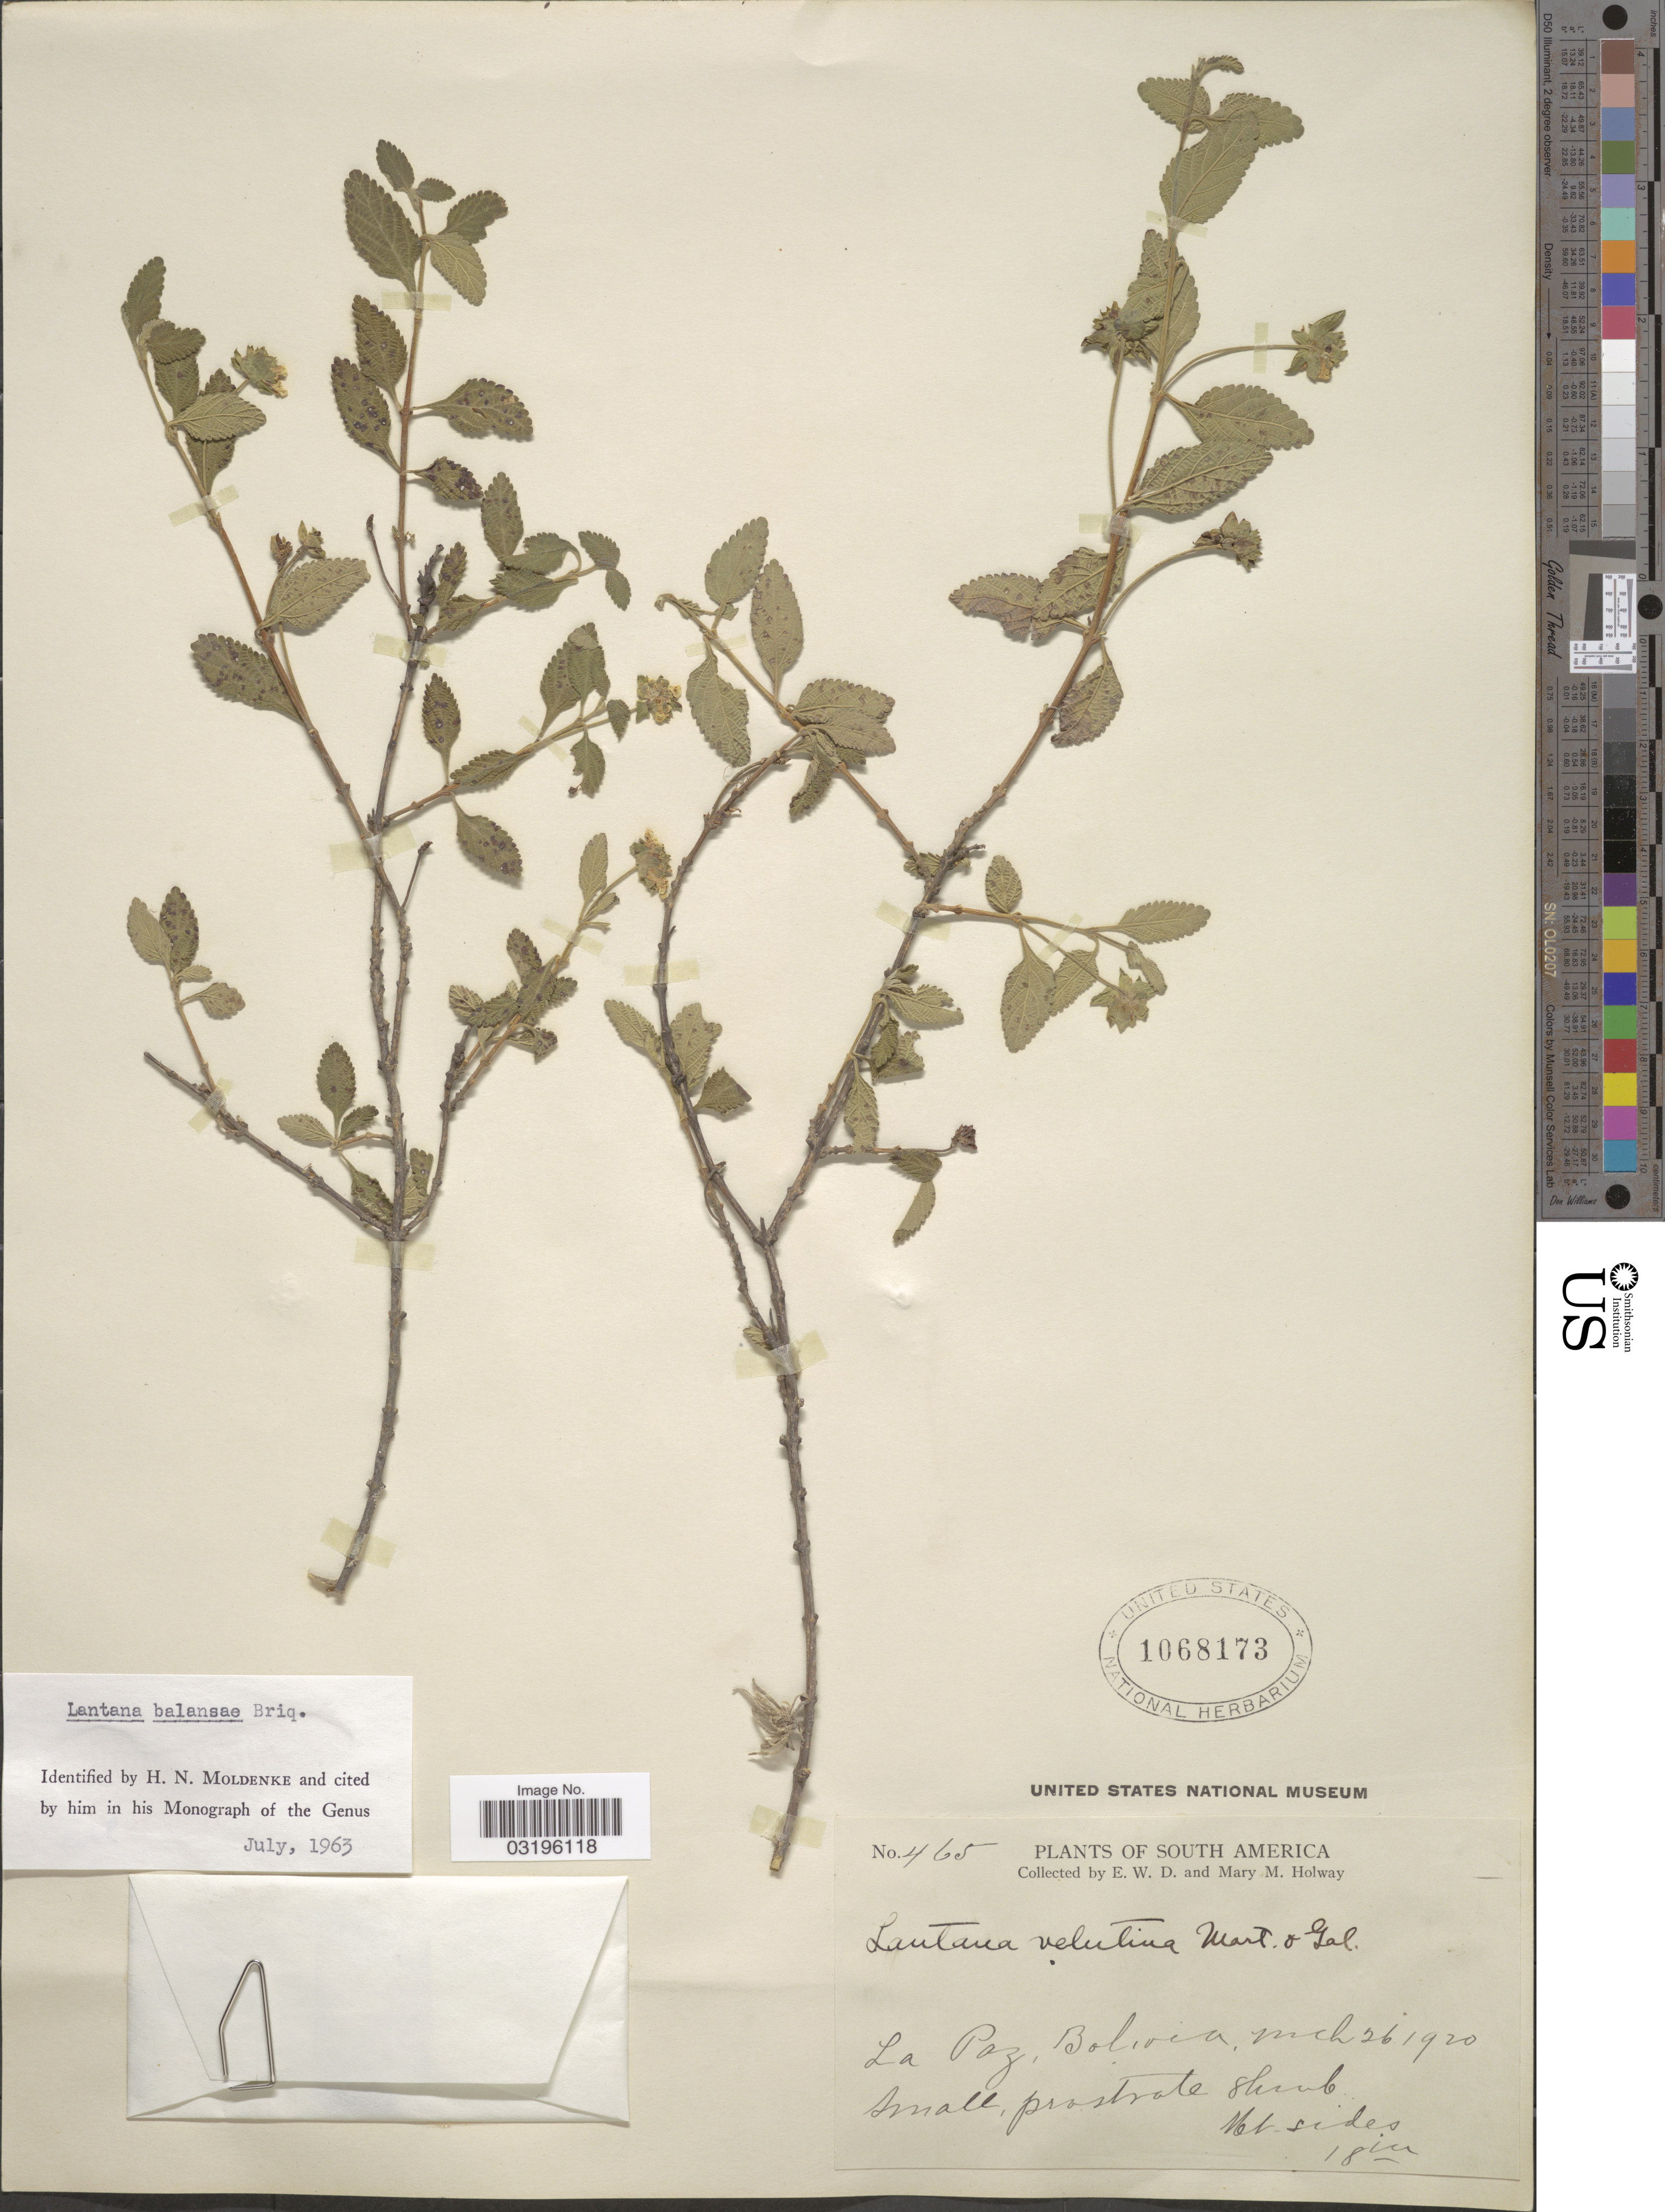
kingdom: Plantae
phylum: Tracheophyta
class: Magnoliopsida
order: Lamiales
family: Verbenaceae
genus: Lantana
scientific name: Lantana balansae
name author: Briq.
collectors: E. W. D. Holway & M. M. Holway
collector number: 465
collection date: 1920-03-26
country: Bolivia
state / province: La Paz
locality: Mt. sides.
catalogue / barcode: US 1068173